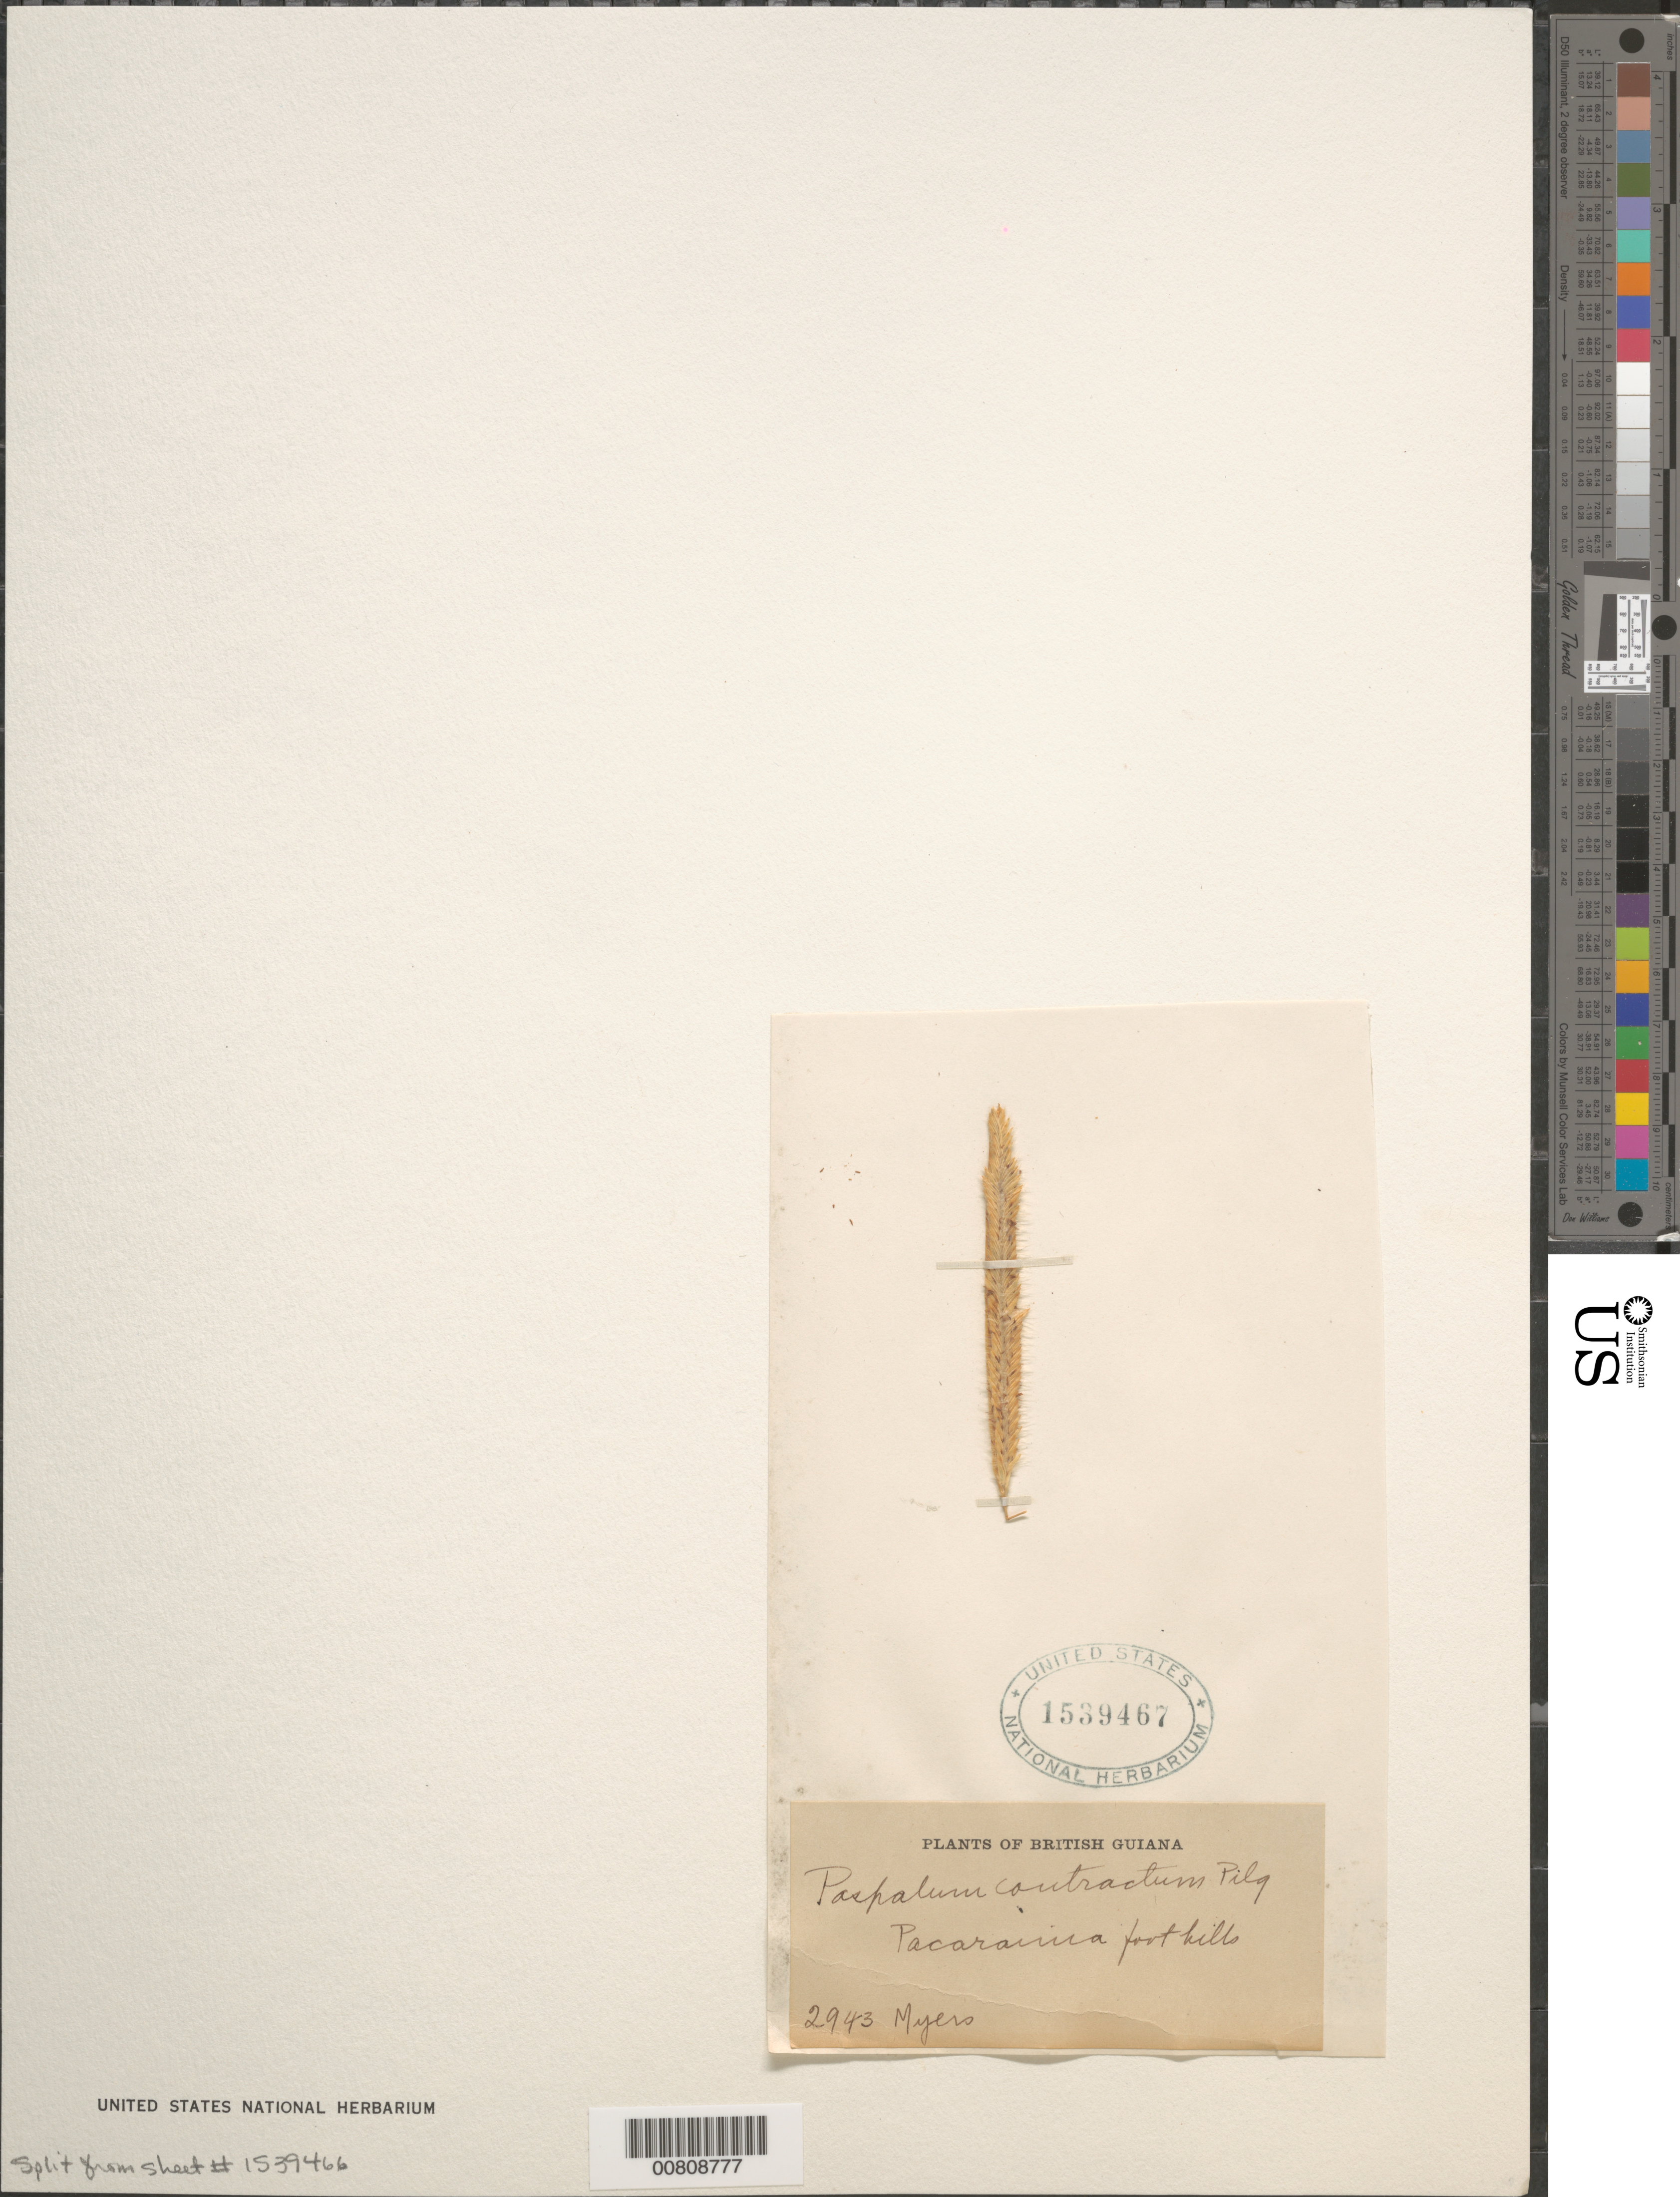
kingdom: Plantae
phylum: Tracheophyta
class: Liliopsida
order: Poales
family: Poaceae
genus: Paspalum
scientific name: Paspalum contractum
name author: Pilg.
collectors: J. Myers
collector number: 2943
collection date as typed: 1932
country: Guyana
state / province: Cuyuni-Mazaruni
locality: Pakaraima Foothills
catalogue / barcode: US 1539467